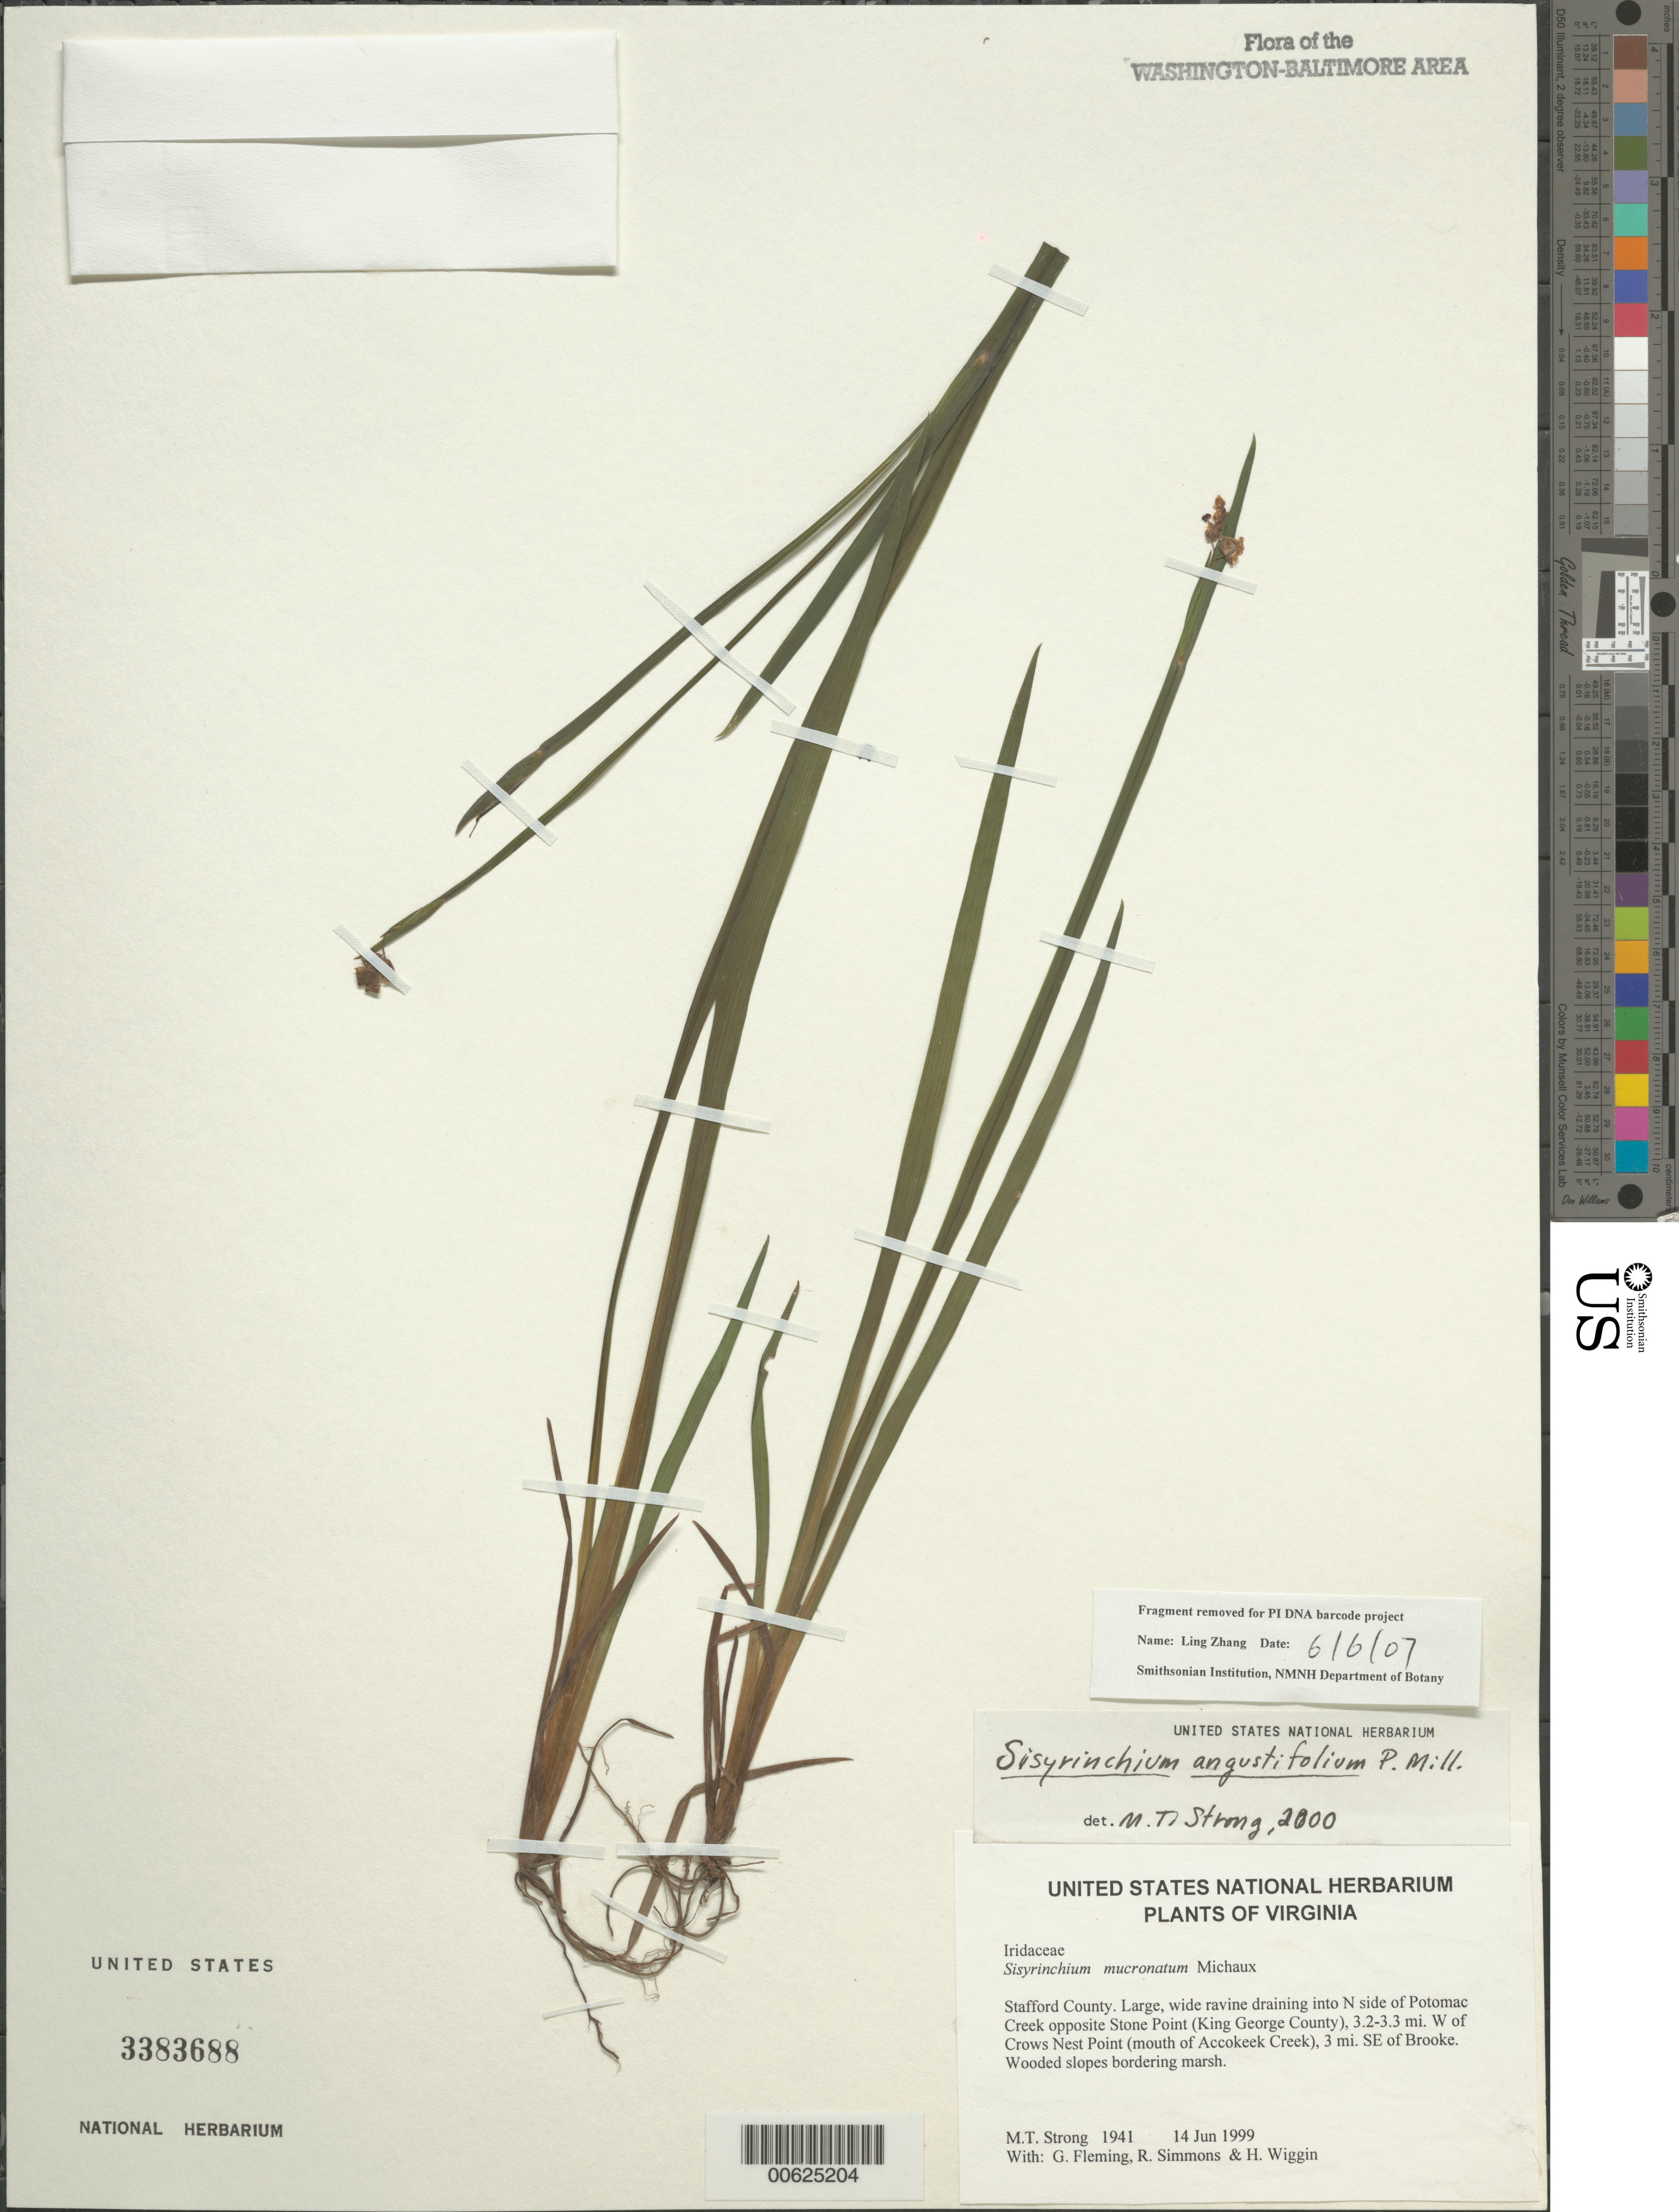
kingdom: Plantae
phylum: Tracheophyta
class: Liliopsida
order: Asparagales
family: Iridaceae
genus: Sisyrinchium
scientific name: Sisyrinchium angustifolium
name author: Mill.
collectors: M. T. Strong, G. Fleming, R. Simmons & H. Wiggins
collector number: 1941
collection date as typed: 14 Jun 1999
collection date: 1999-06-14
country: United States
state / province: Virginia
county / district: Stafford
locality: Large, wide ravine draining into N side of Potomac Creek opposite Stone Point (King George County), 3.2-3.3 mi. W of Crows Nest Point (mouth of Accokeek Creek), 3 mi. SE of Brooke.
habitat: Wooded slopes bordering marsh.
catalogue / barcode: US 3383688